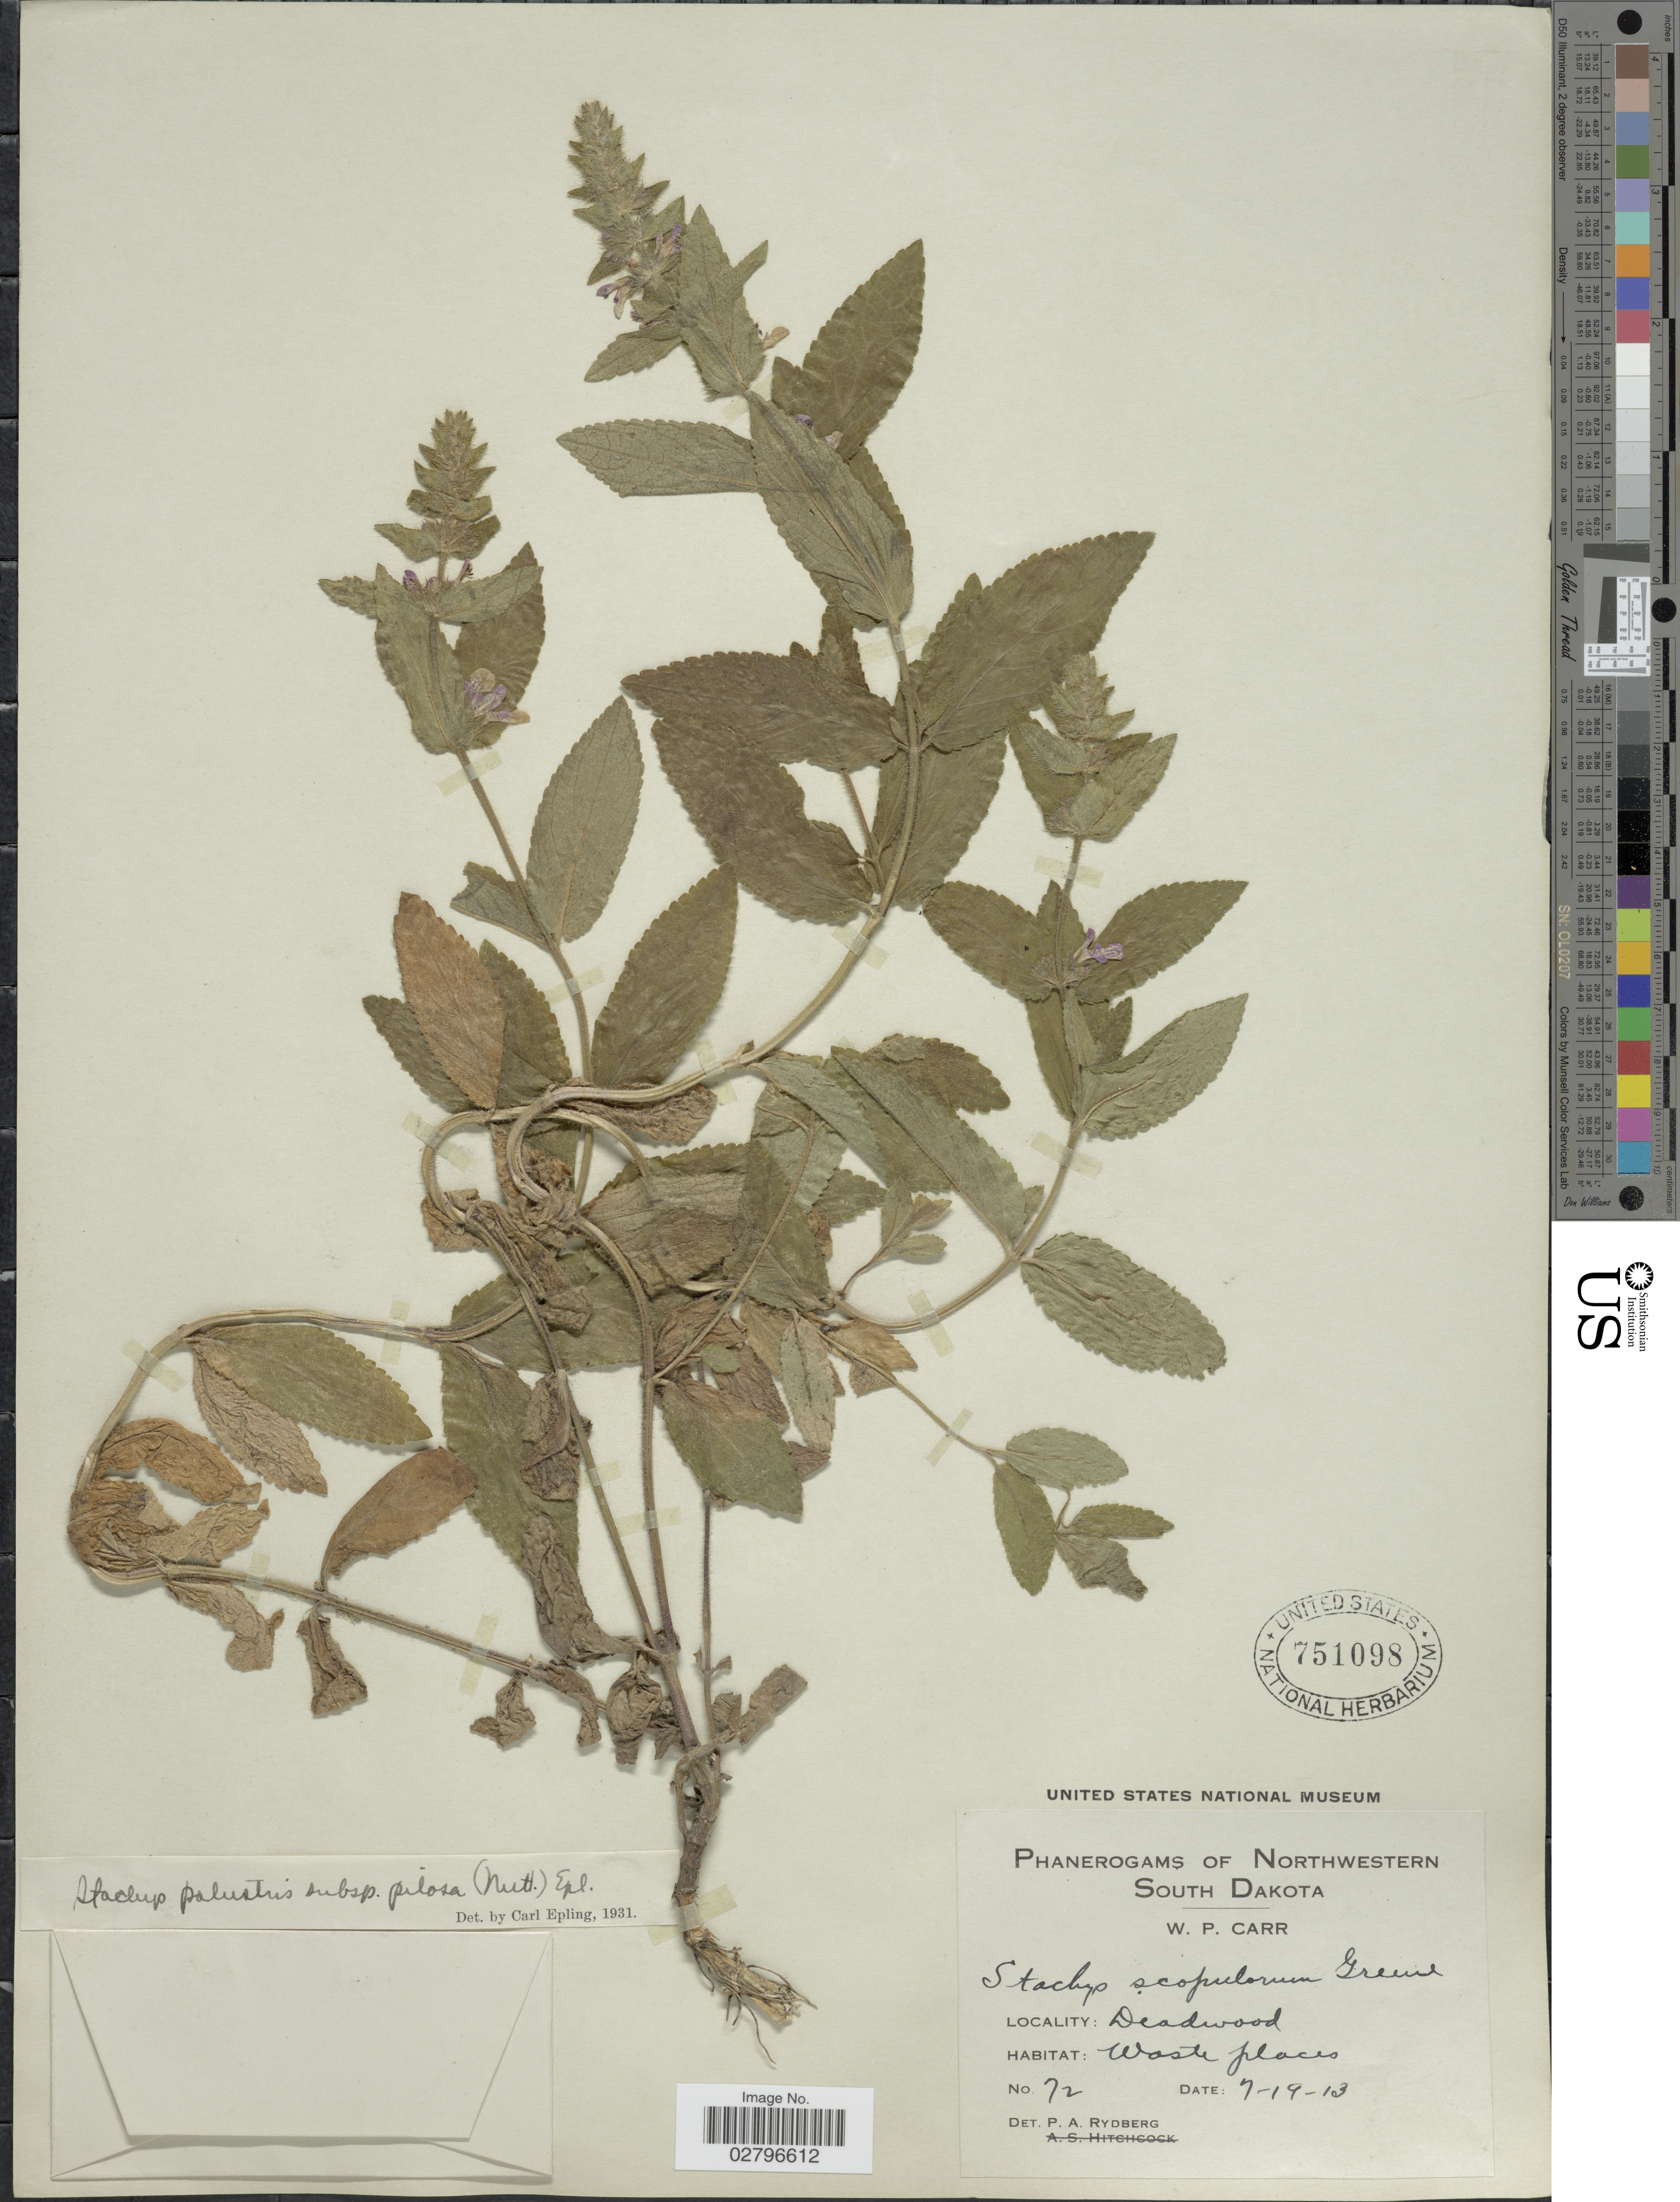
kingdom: Plantae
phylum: Tracheophyta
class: Magnoliopsida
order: Lamiales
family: Lamiaceae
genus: Stachys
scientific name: Stachys palustris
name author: L.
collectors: W. Carr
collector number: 72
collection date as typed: Transcribed d/m/y: 19/7/13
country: United States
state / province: South Dakota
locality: Northwestern. Deadwood.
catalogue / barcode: US 751098